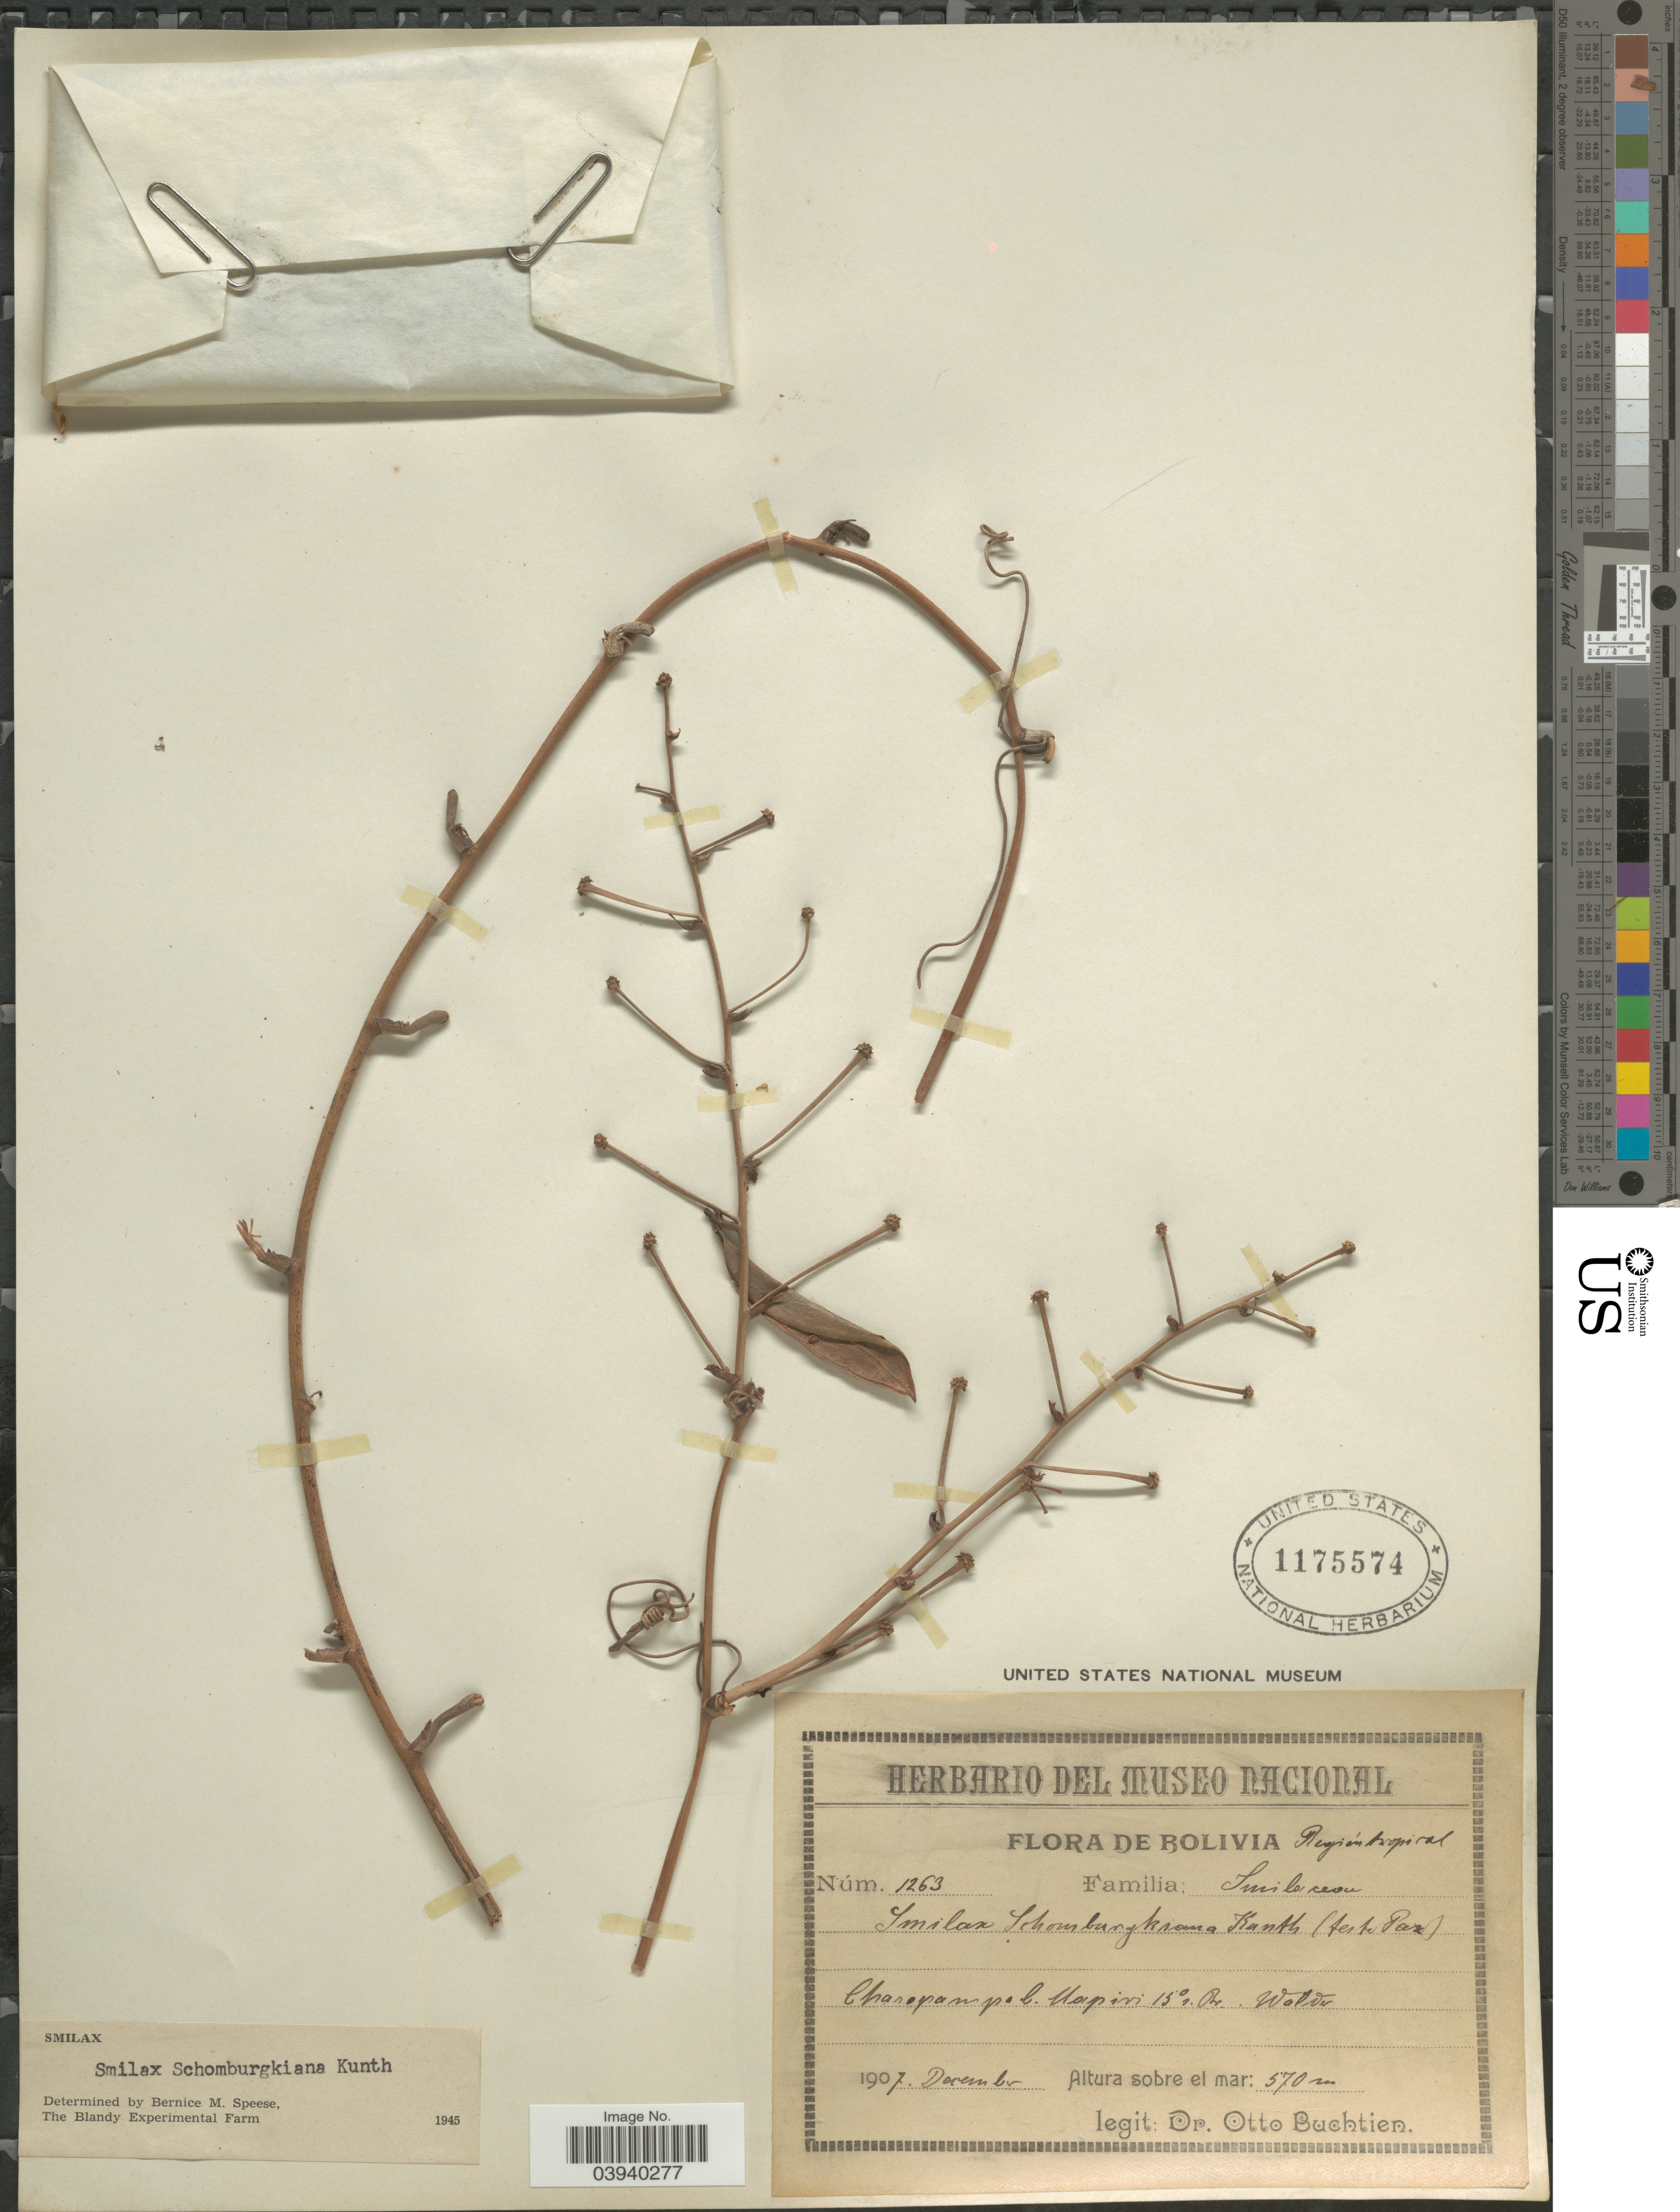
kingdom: Plantae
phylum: Tracheophyta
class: Liliopsida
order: Liliales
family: Smilacaceae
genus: Smilax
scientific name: Smilax schomburgkiana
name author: Kunth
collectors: O. Buchtien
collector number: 1263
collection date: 1907-12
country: Bolivia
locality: Charapan p.b Mapiri 15° s. Br. Walde.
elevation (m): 570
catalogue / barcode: US 1175574